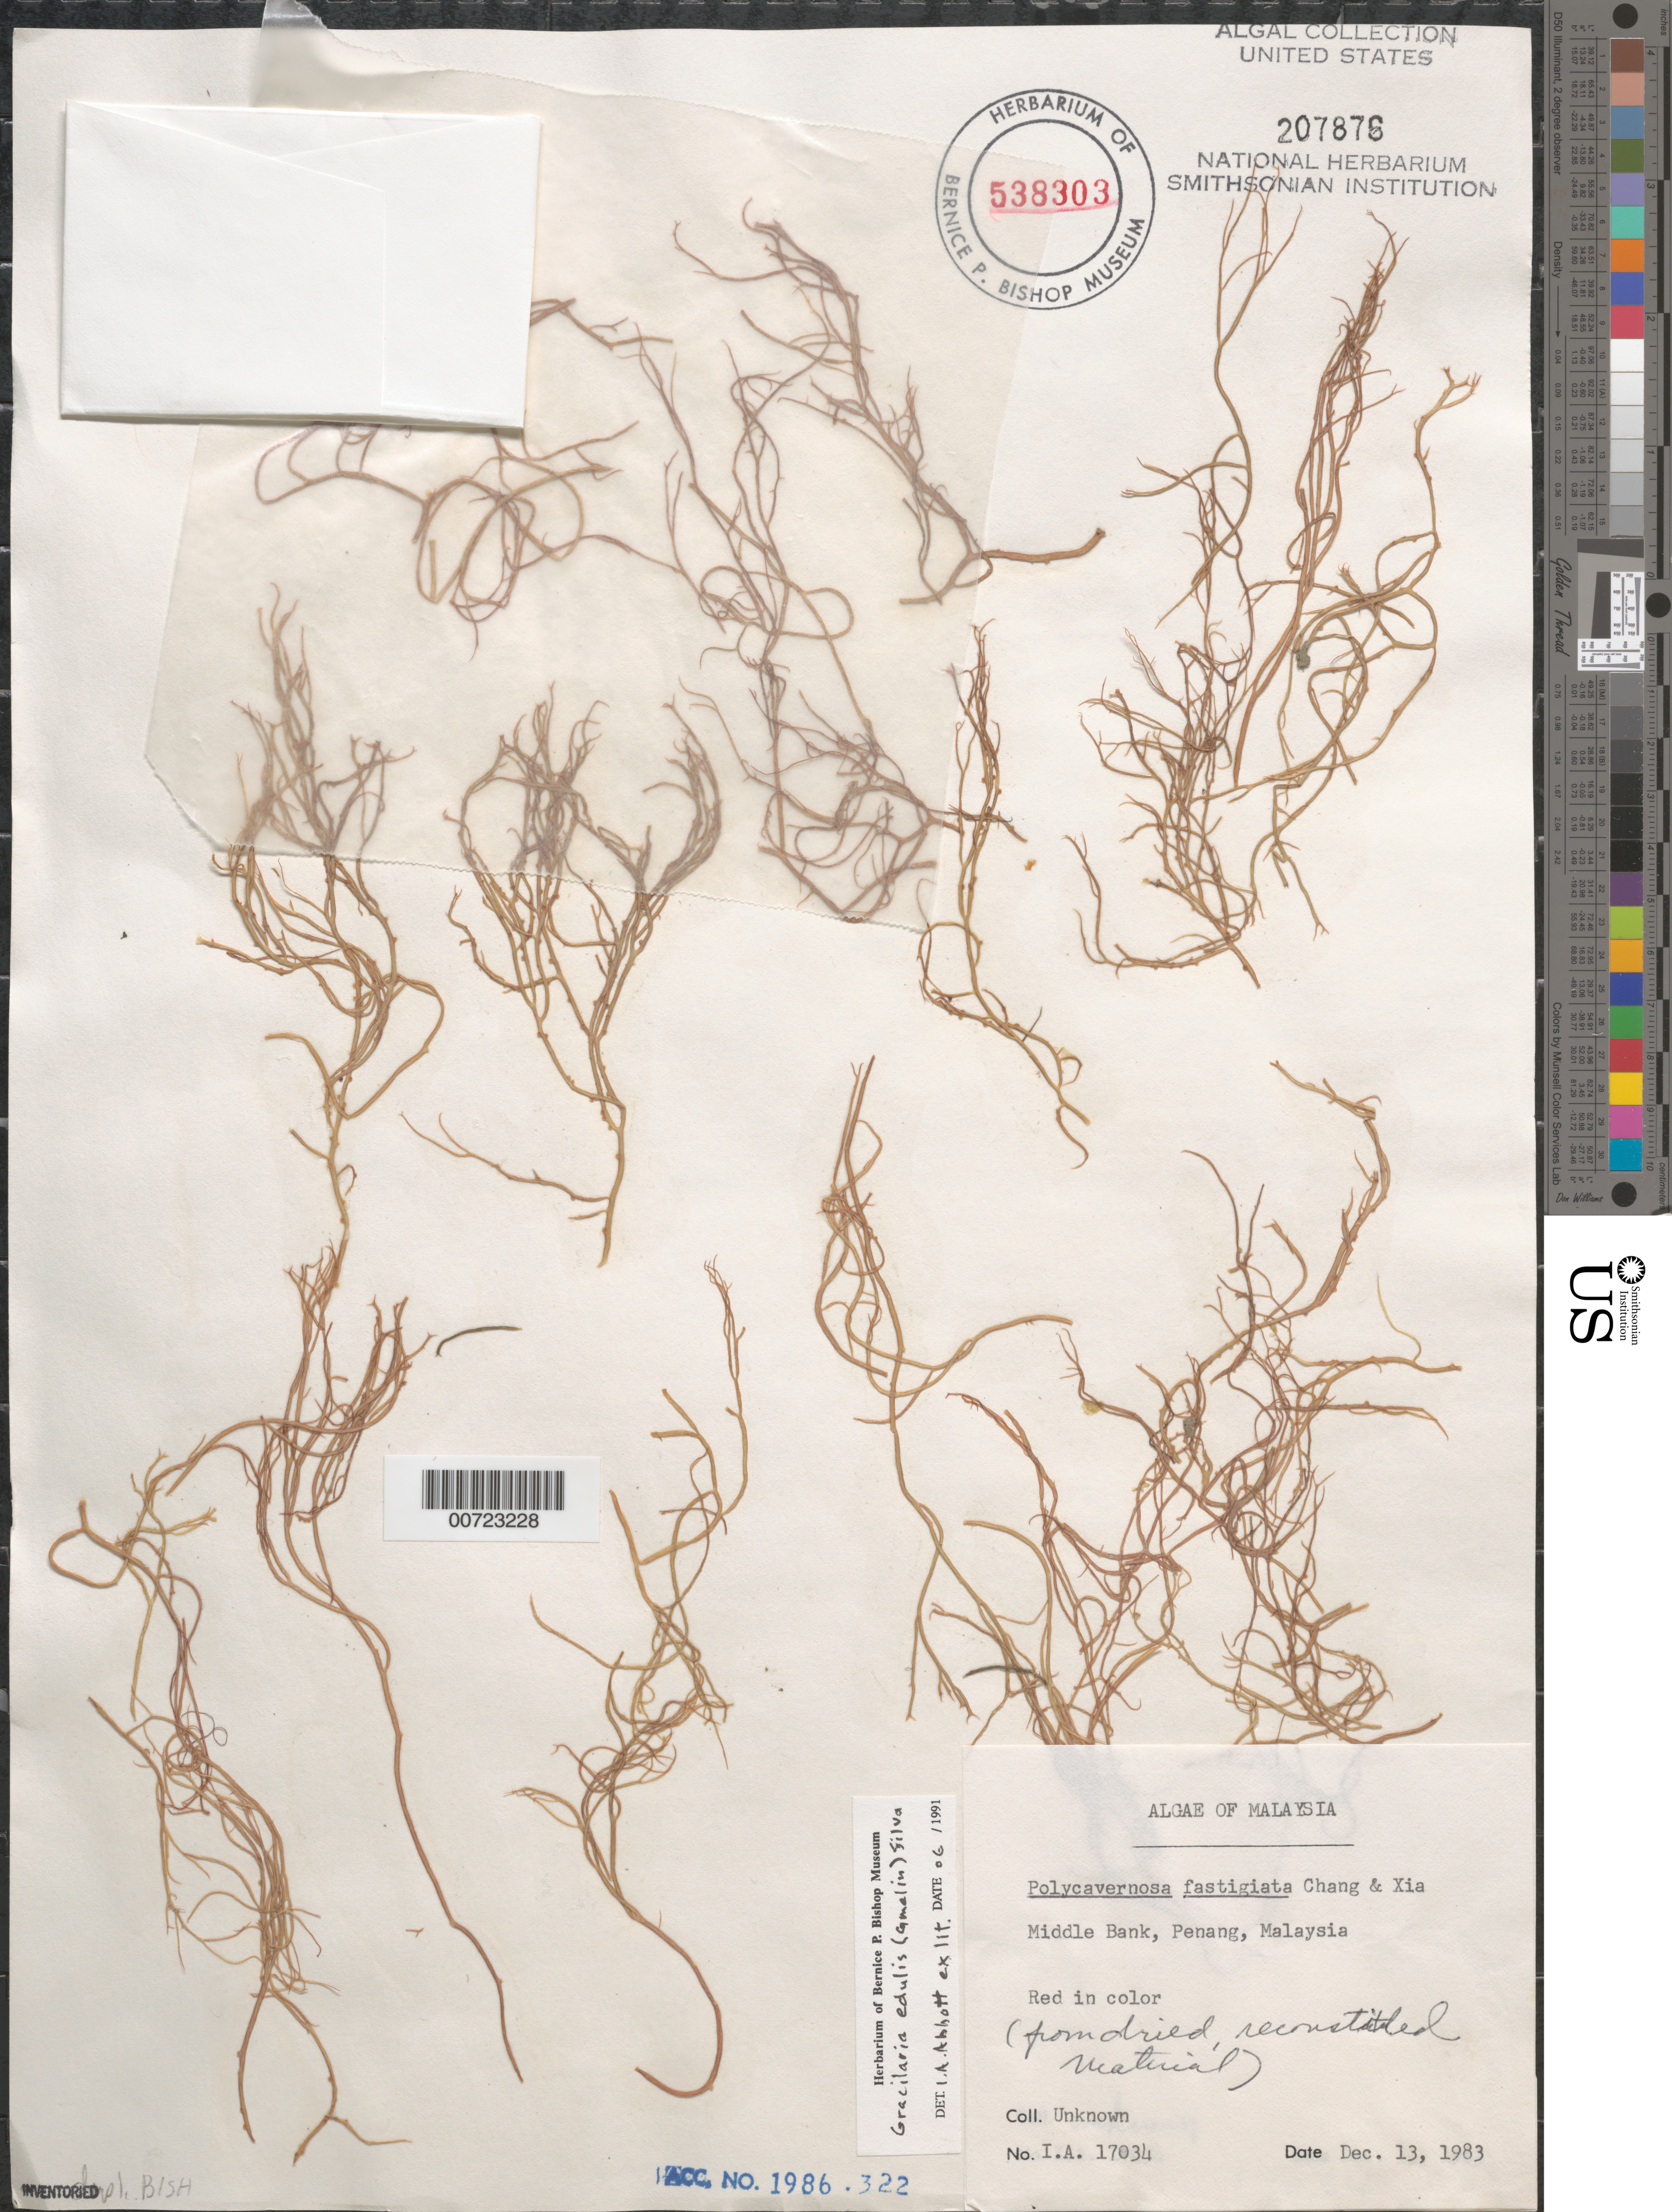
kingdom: Plantae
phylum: Rhodophyta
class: Florideophyceae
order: Gracilariales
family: Gracilariaceae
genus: Gracilaria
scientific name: Gracilaria edulis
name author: (S.G. Gmel.) P.C. Silva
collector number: IAA 17034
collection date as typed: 13 Dec 1983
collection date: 1983-12-13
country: Malaysia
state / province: Pinang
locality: Middle Bank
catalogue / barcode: US 207876